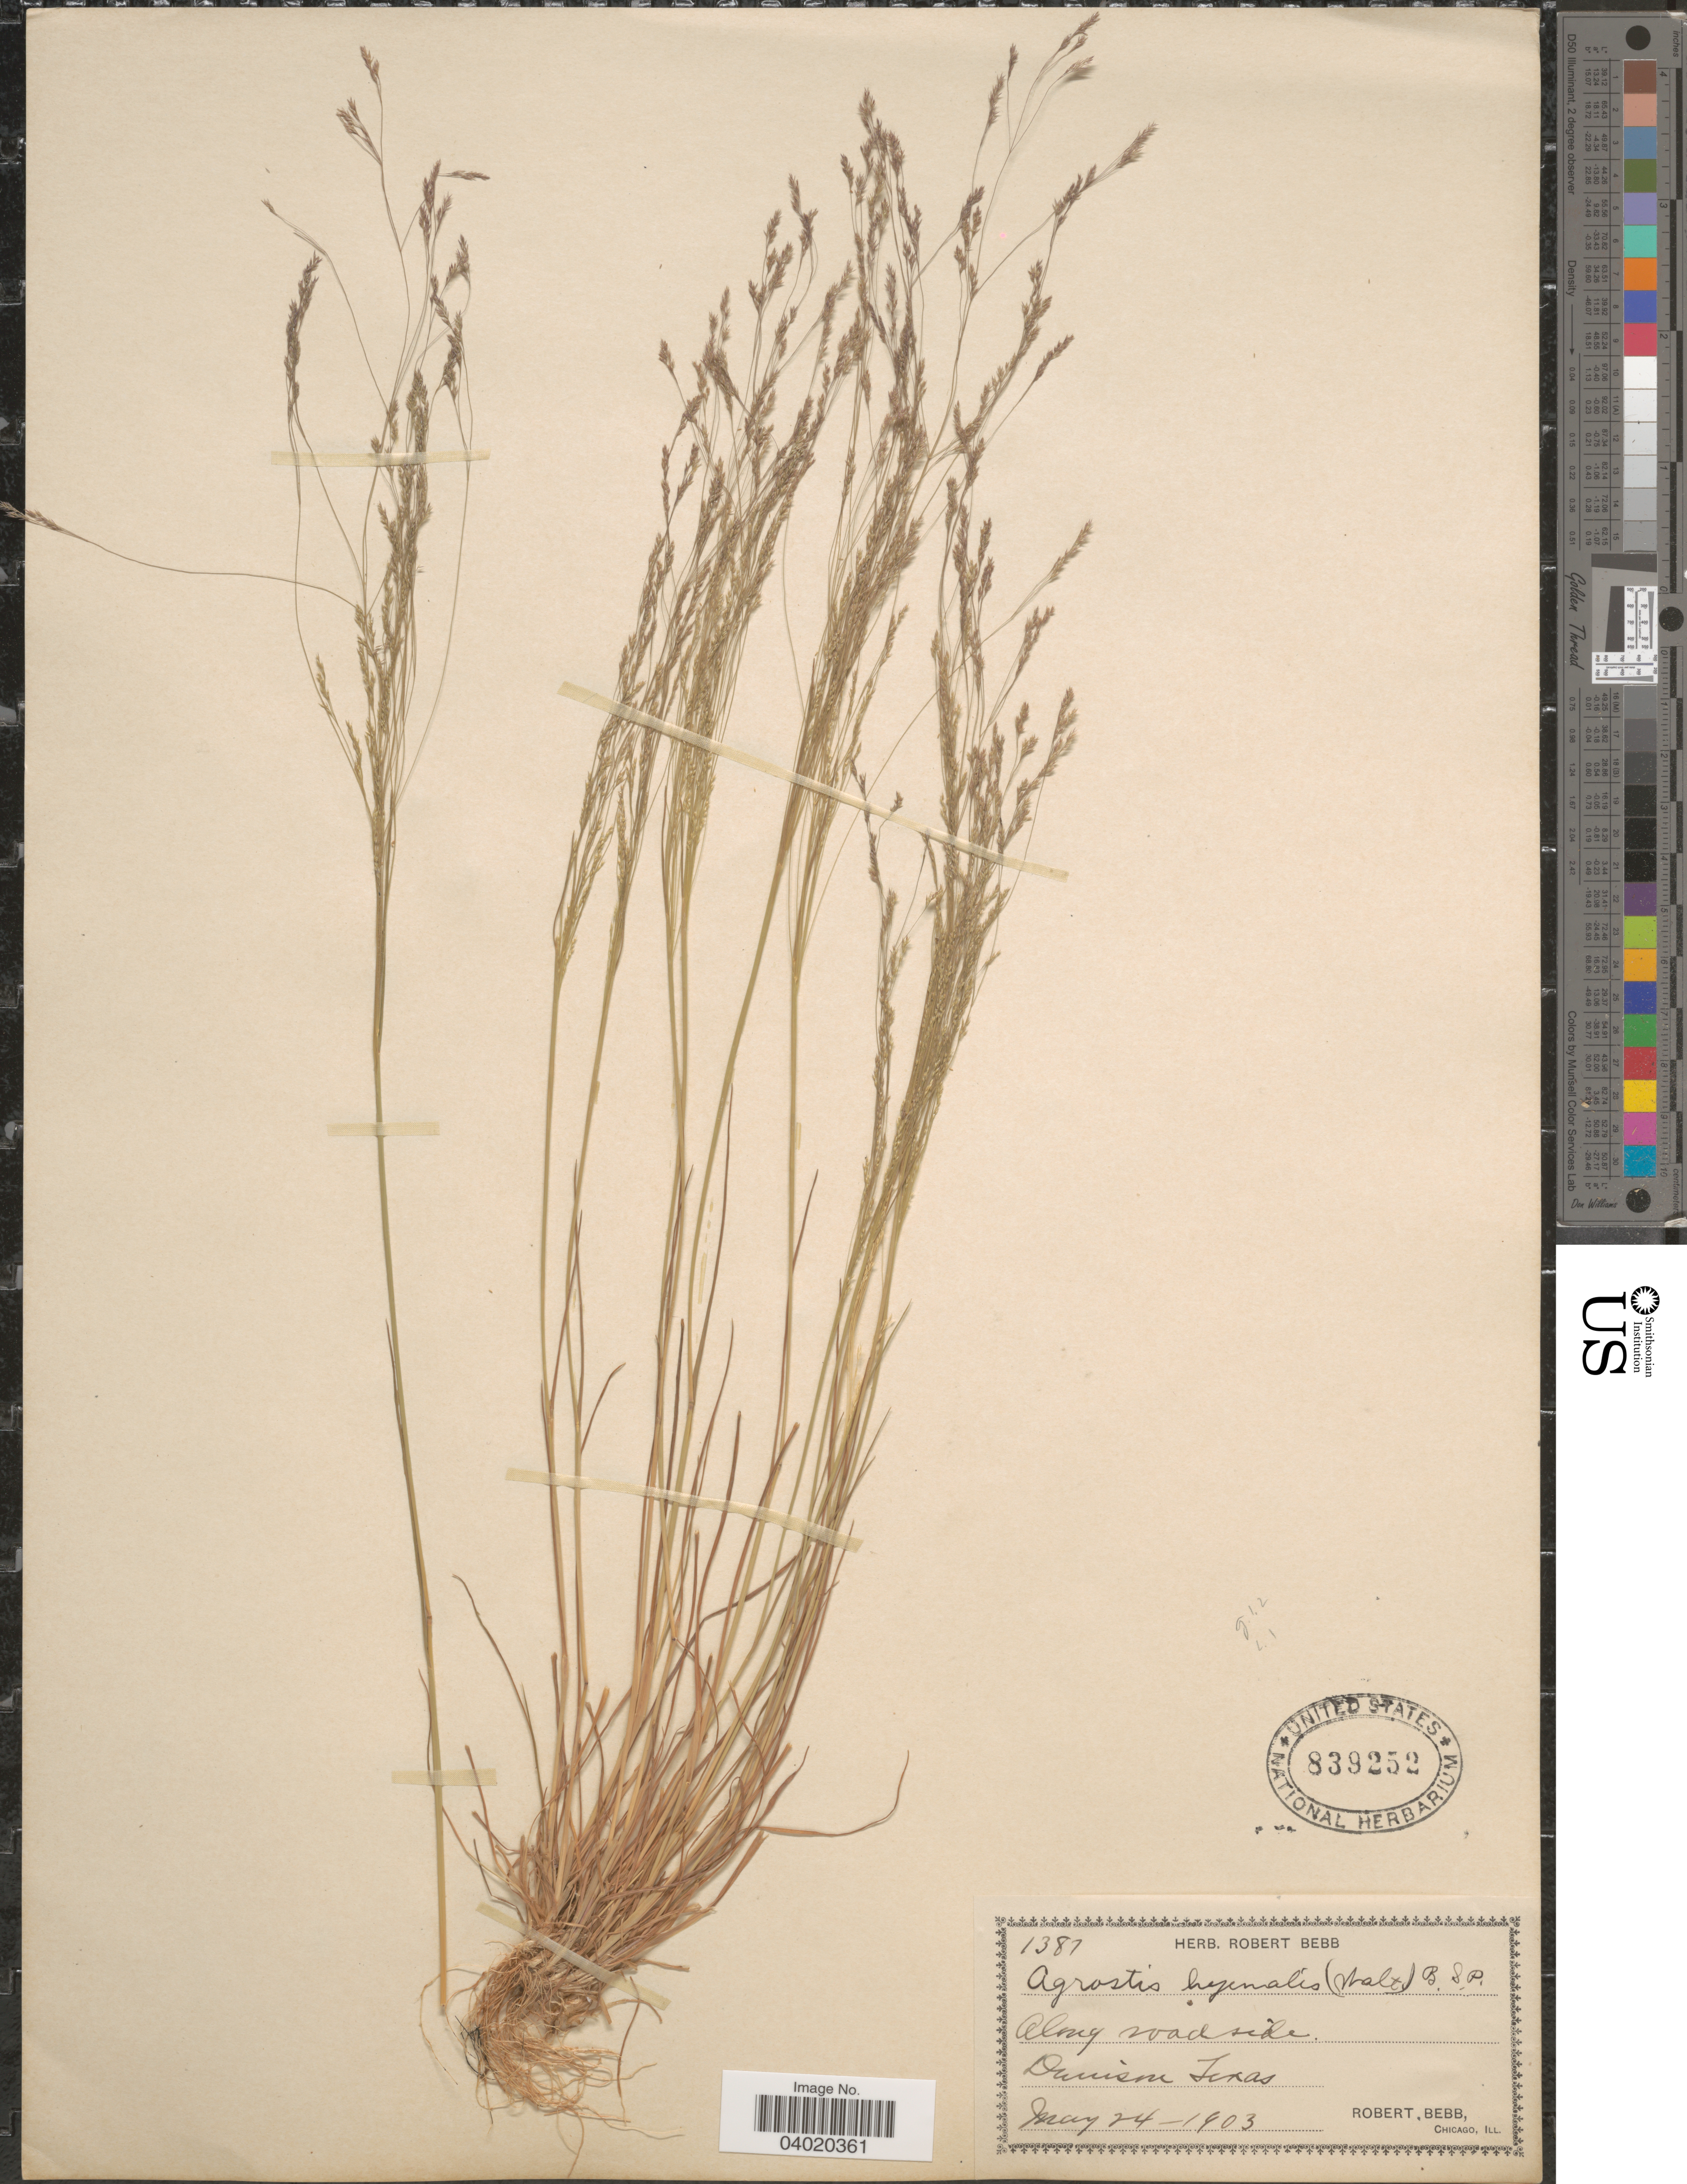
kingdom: Plantae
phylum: Tracheophyta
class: Liliopsida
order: Poales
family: Poaceae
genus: Agrostis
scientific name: Agrostis hyemalis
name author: (Walter) Britton et al.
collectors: R. Bebb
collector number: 1387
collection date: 1903-05-24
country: United States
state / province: Texas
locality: Along roadside. Dunison.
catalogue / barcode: US 839252